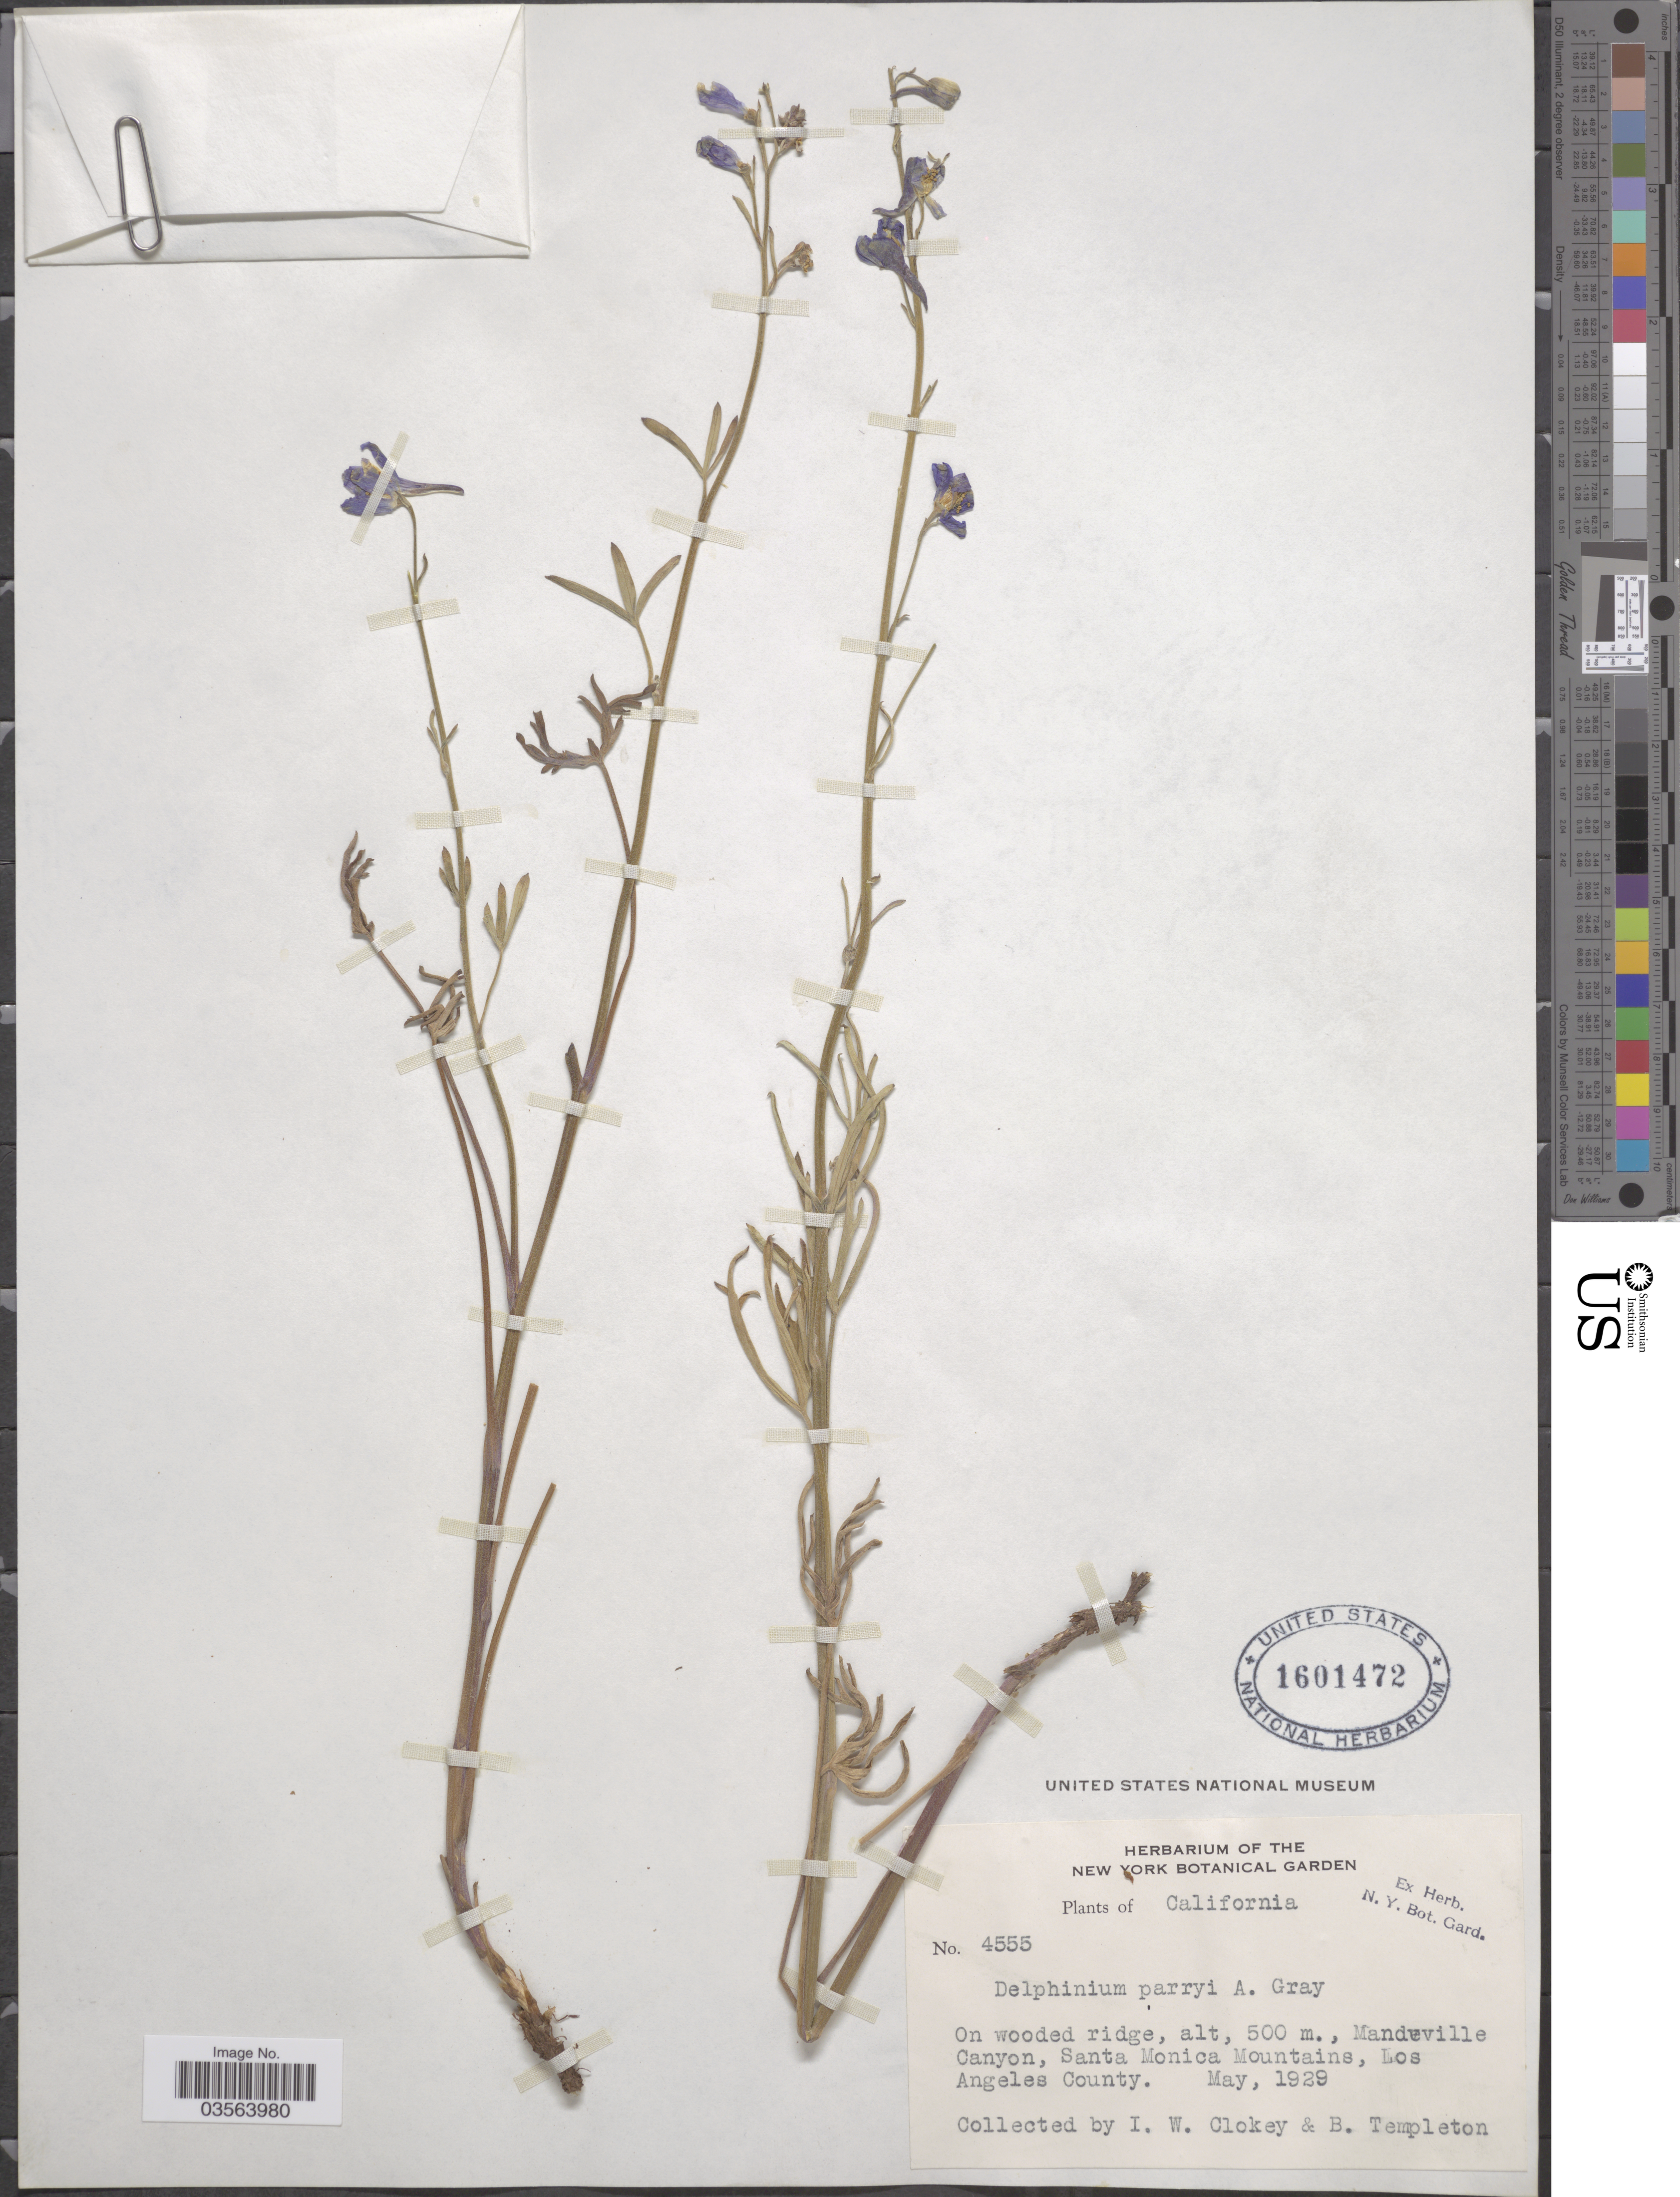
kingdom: Plantae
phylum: Tracheophyta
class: Magnoliopsida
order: Ranunculales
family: Ranunculaceae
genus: Delphinium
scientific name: Delphinium parryi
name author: A. Gray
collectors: I. W. Clokey & B. Templeton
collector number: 4555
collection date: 1929-05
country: United States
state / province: California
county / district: Los Angeles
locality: Mandeville Canyon, Santa Monica Mountains, Los Angeles County.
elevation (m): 500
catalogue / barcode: US 1601472